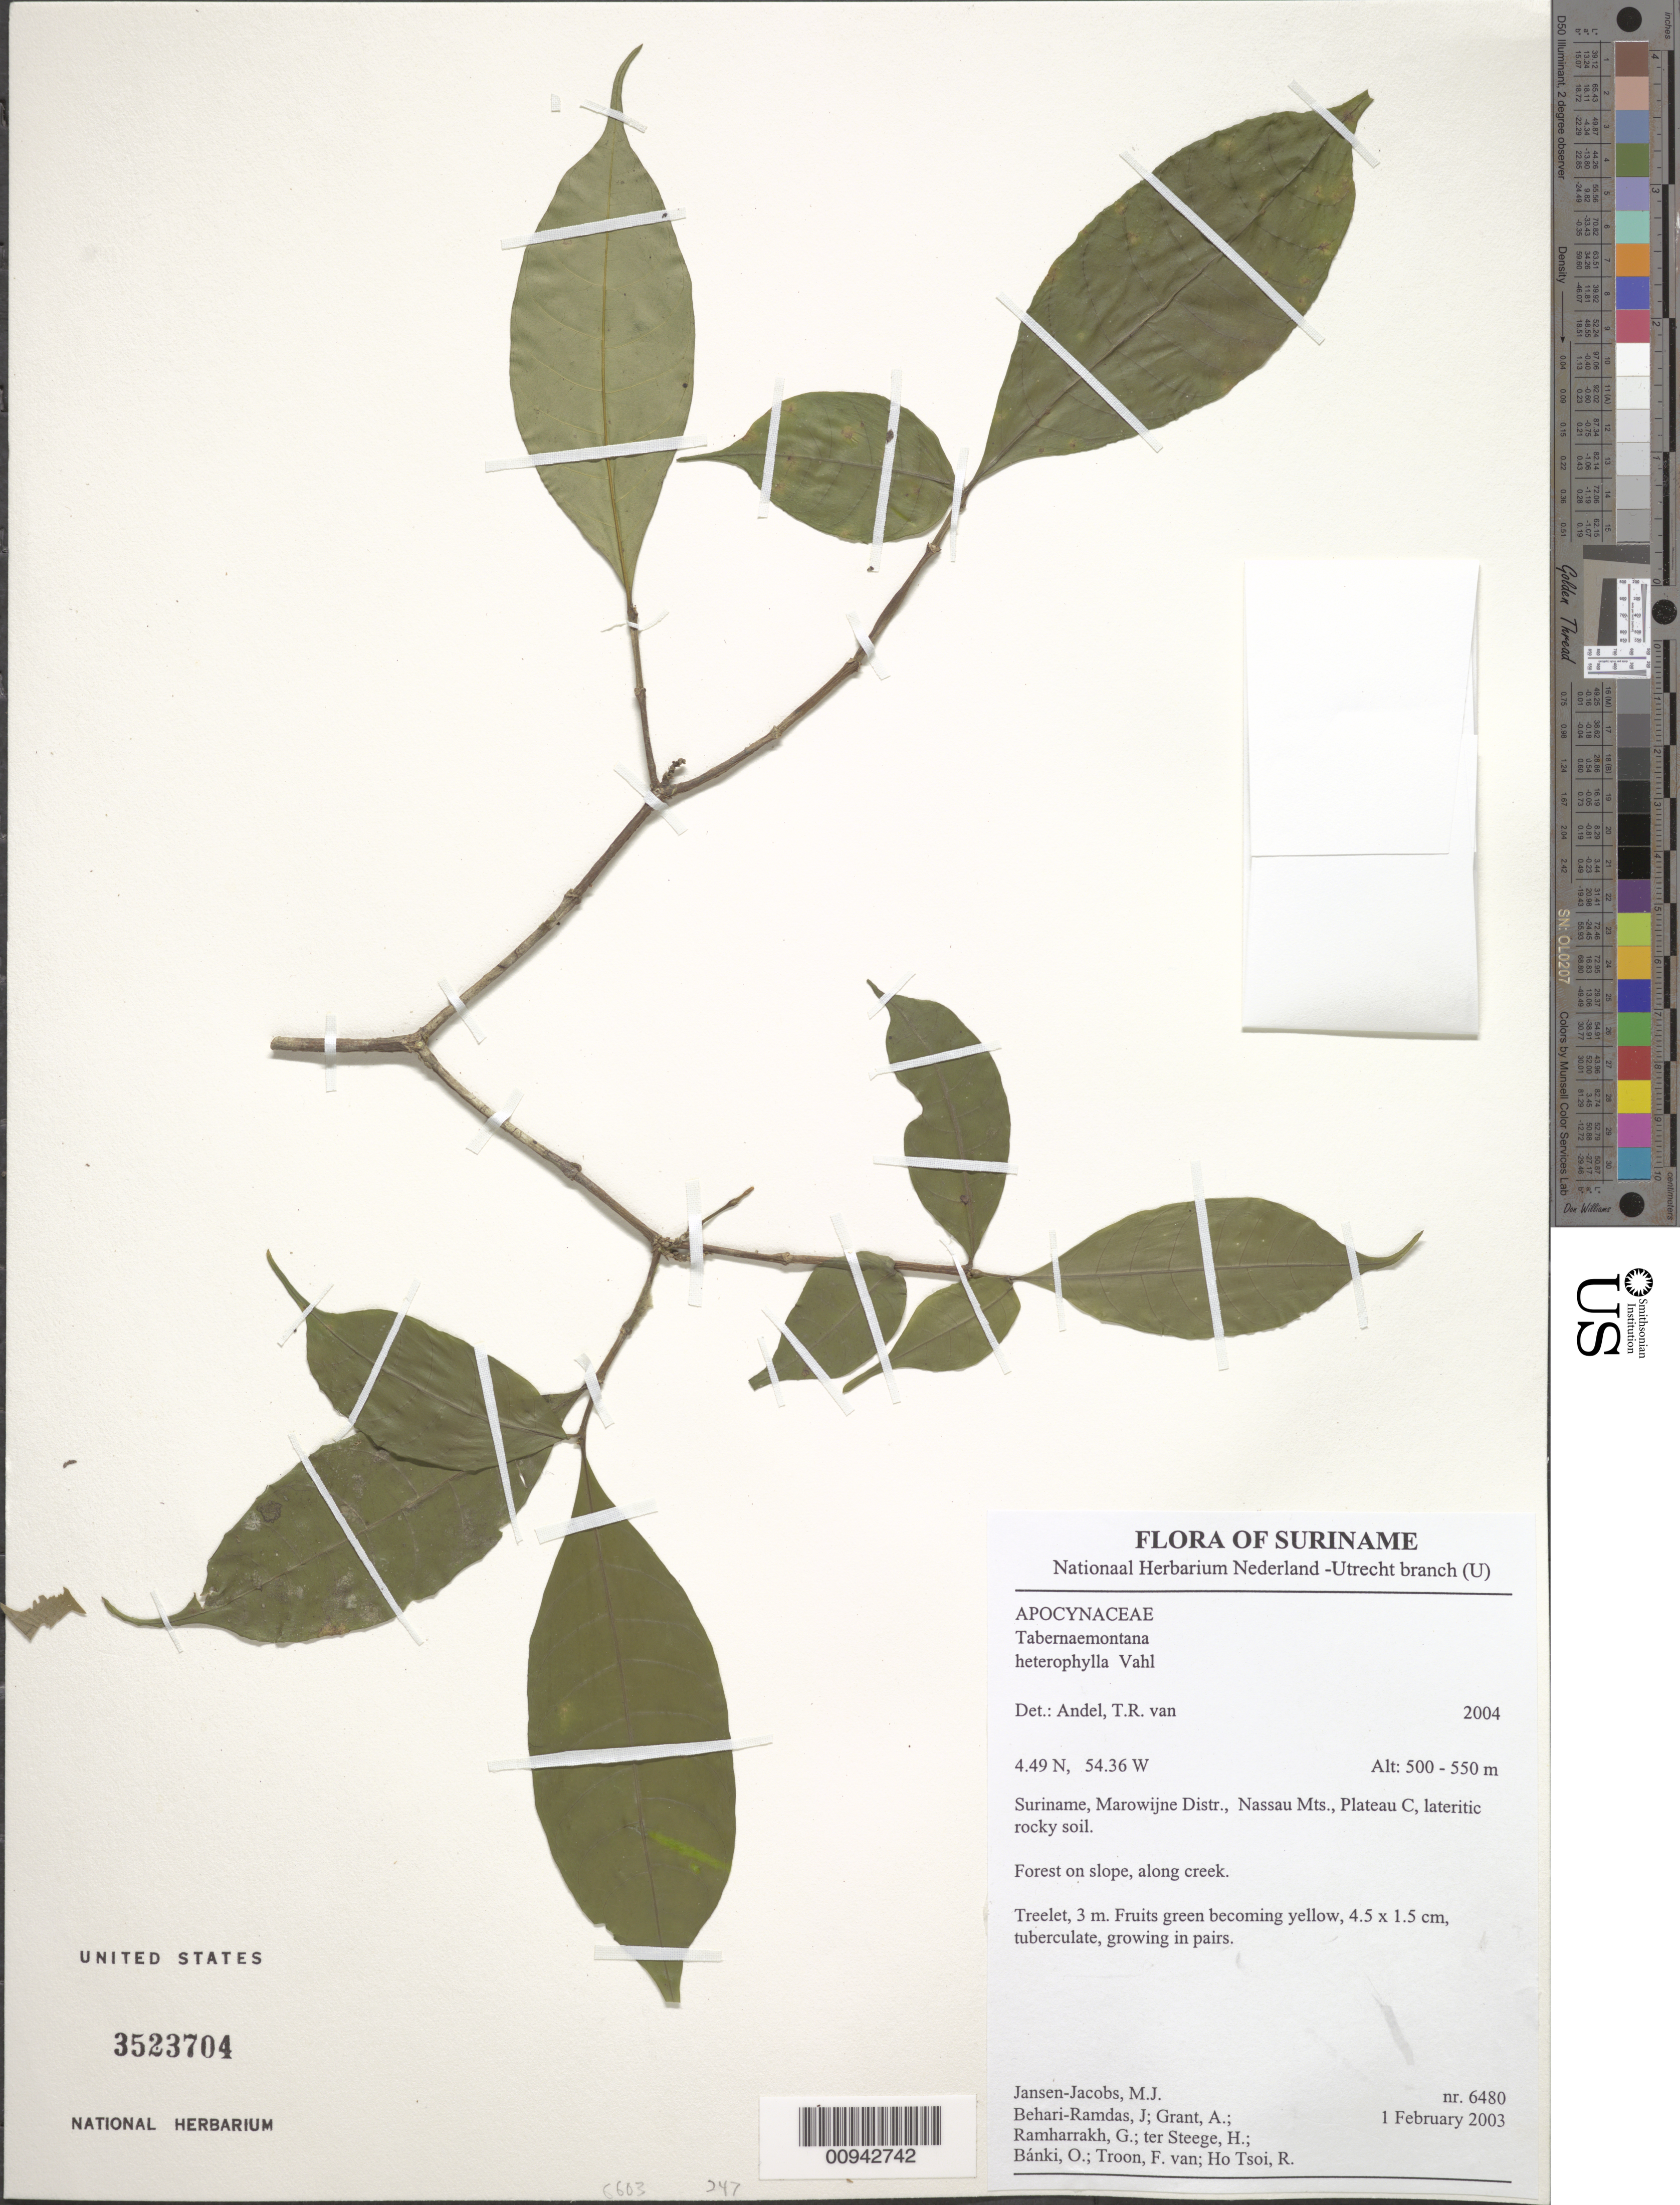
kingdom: Plantae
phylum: Tracheophyta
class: Magnoliopsida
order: Gentianales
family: Apocynaceae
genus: Tabernaemontana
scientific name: Tabernaemontana heterophylla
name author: Vahl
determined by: Andel, Tinde R. van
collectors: M. J. Jansen-Jacobs, J. Behari-Ramdas, A. Grant, G. Ramharrakh, H. ter Steege, O. Bánki, F. Van Troon & R. Ho Tsoi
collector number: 6480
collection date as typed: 1-Feb-03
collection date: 2003-02-01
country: Suriname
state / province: Marowijne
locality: Nassau Mts., Plateau C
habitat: Lateritic rocky soil. Forest on slope, along creek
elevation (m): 500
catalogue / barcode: US 3523704